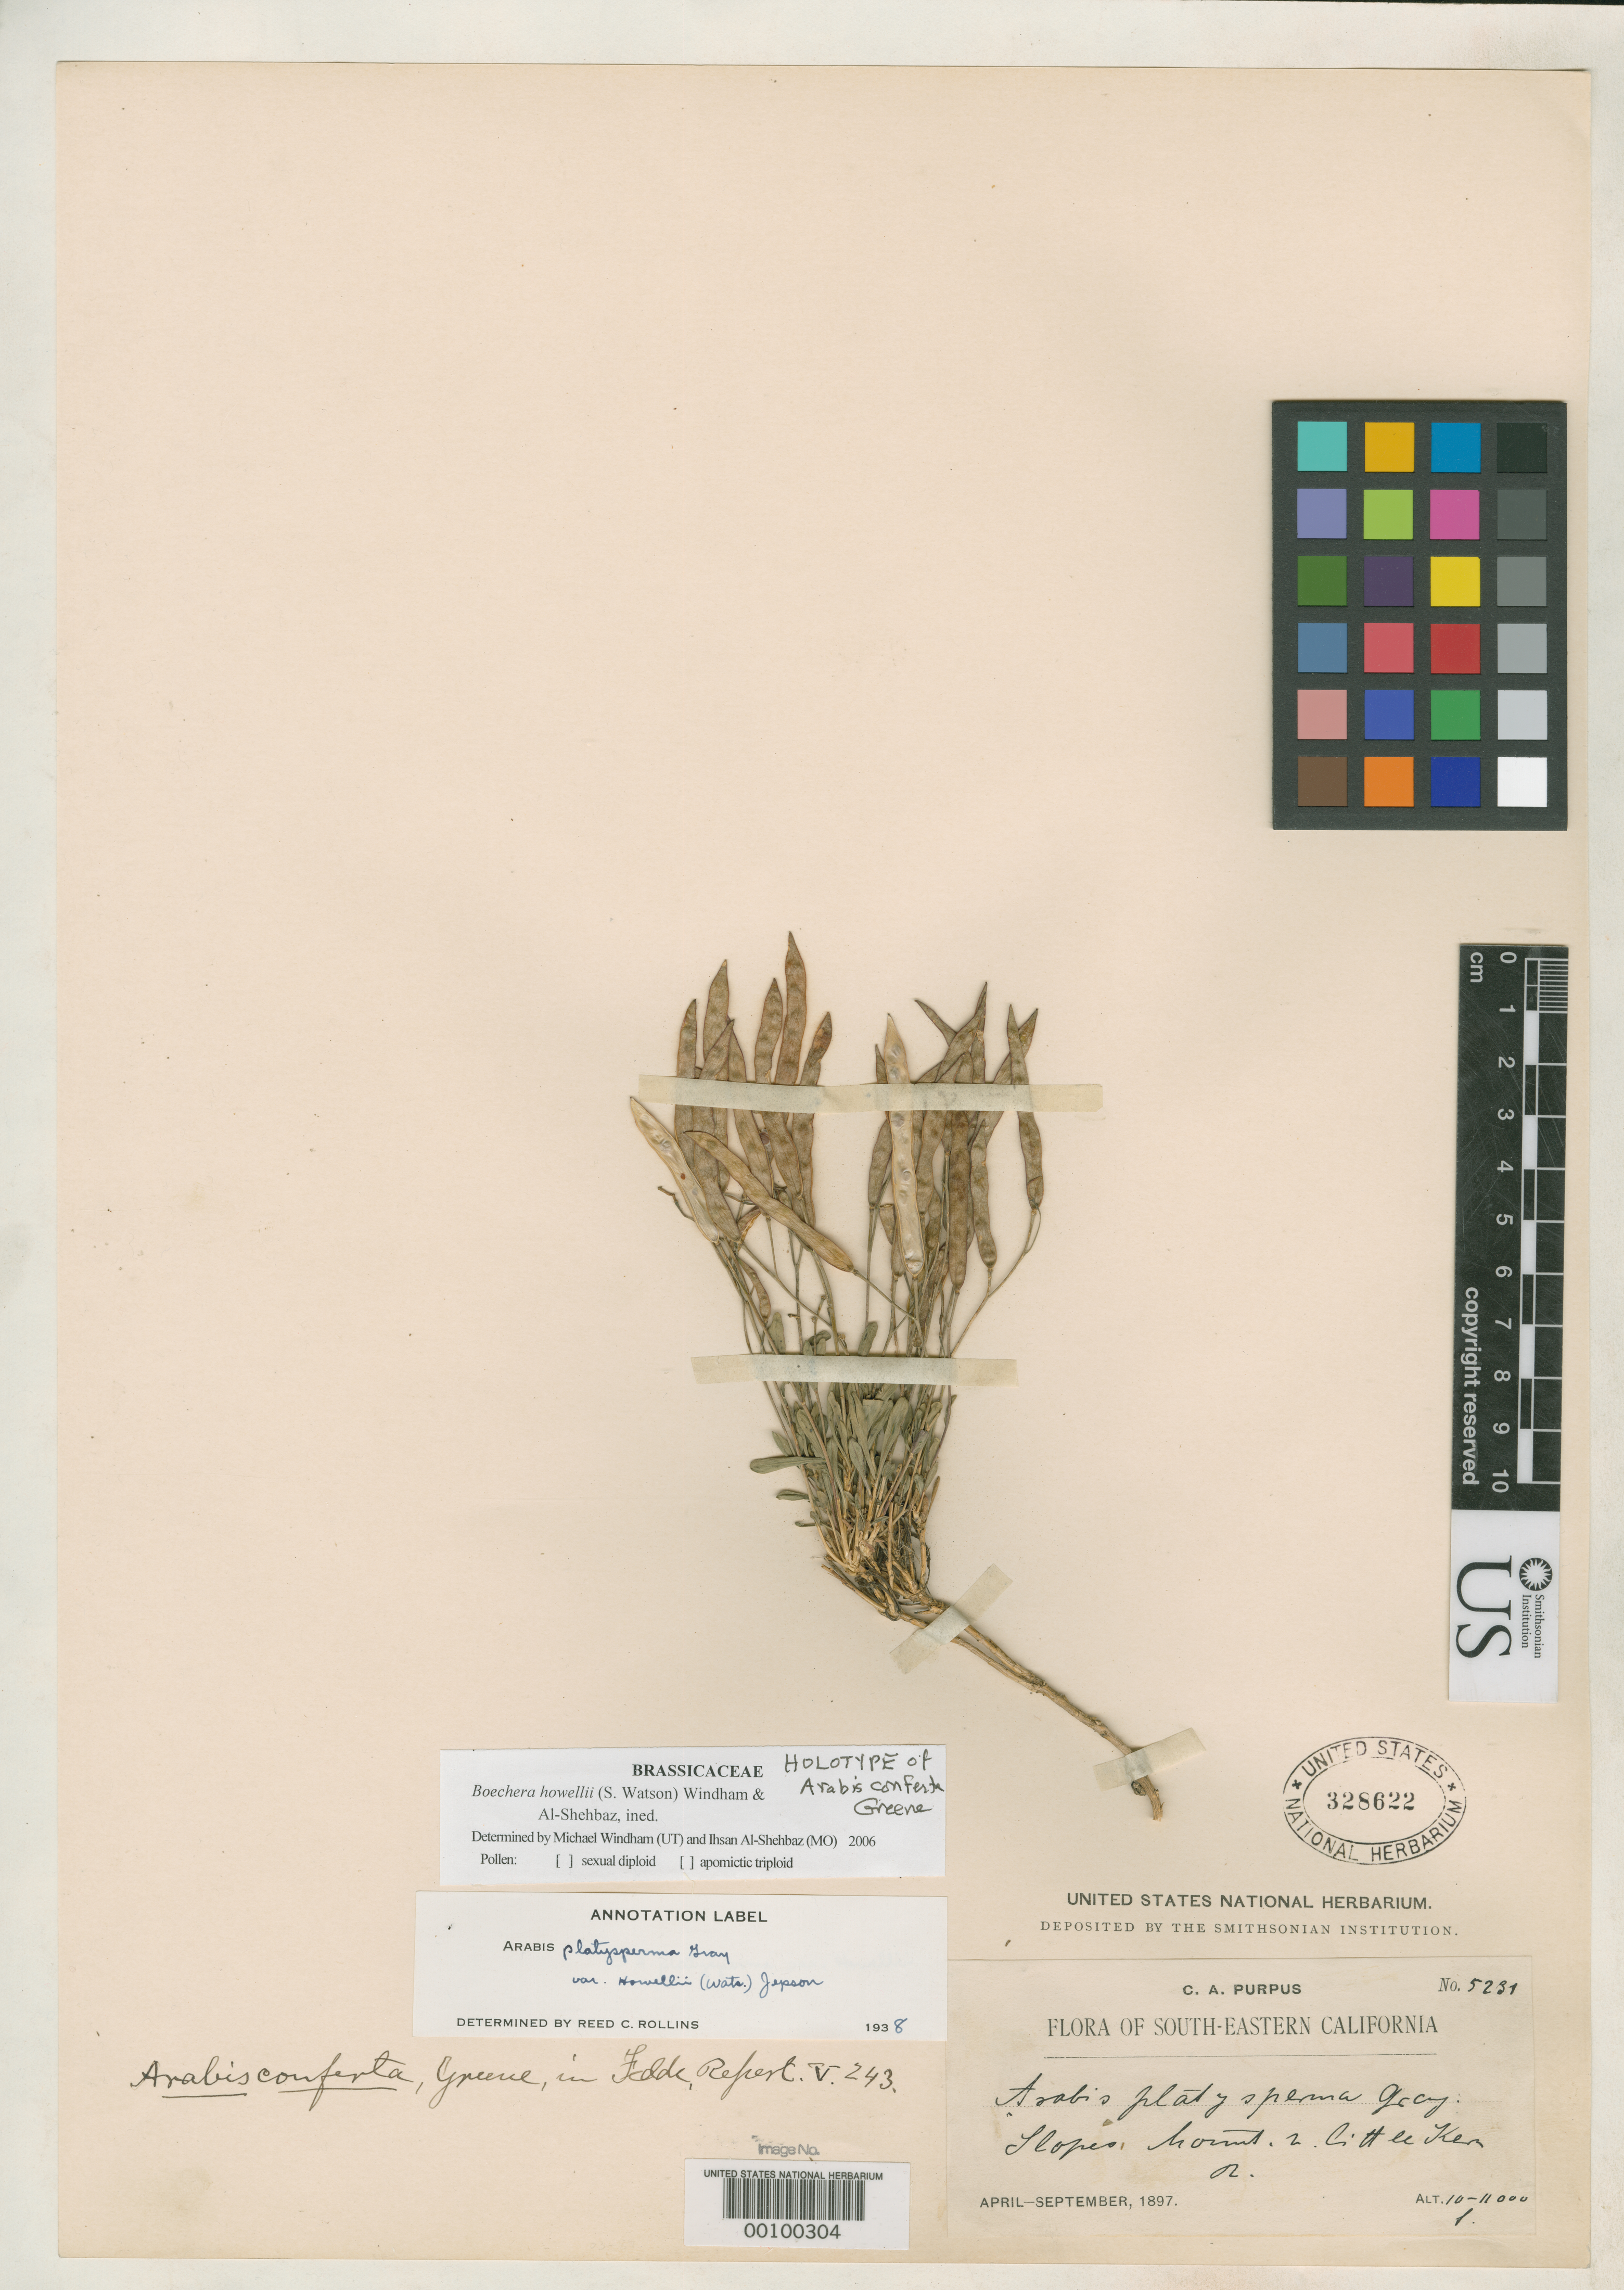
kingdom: Plantae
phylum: Tracheophyta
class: Magnoliopsida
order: Brassicales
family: Brassicaceae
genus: Arabis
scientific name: Arabis conferta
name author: Greene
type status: Holotype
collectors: C. A. Purpus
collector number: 5231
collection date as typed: Apr 1897 to -- Sep 1897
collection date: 1897-04/1897-09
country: United States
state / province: California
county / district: Kern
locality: Little Kern River.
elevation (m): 3048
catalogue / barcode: US 328622